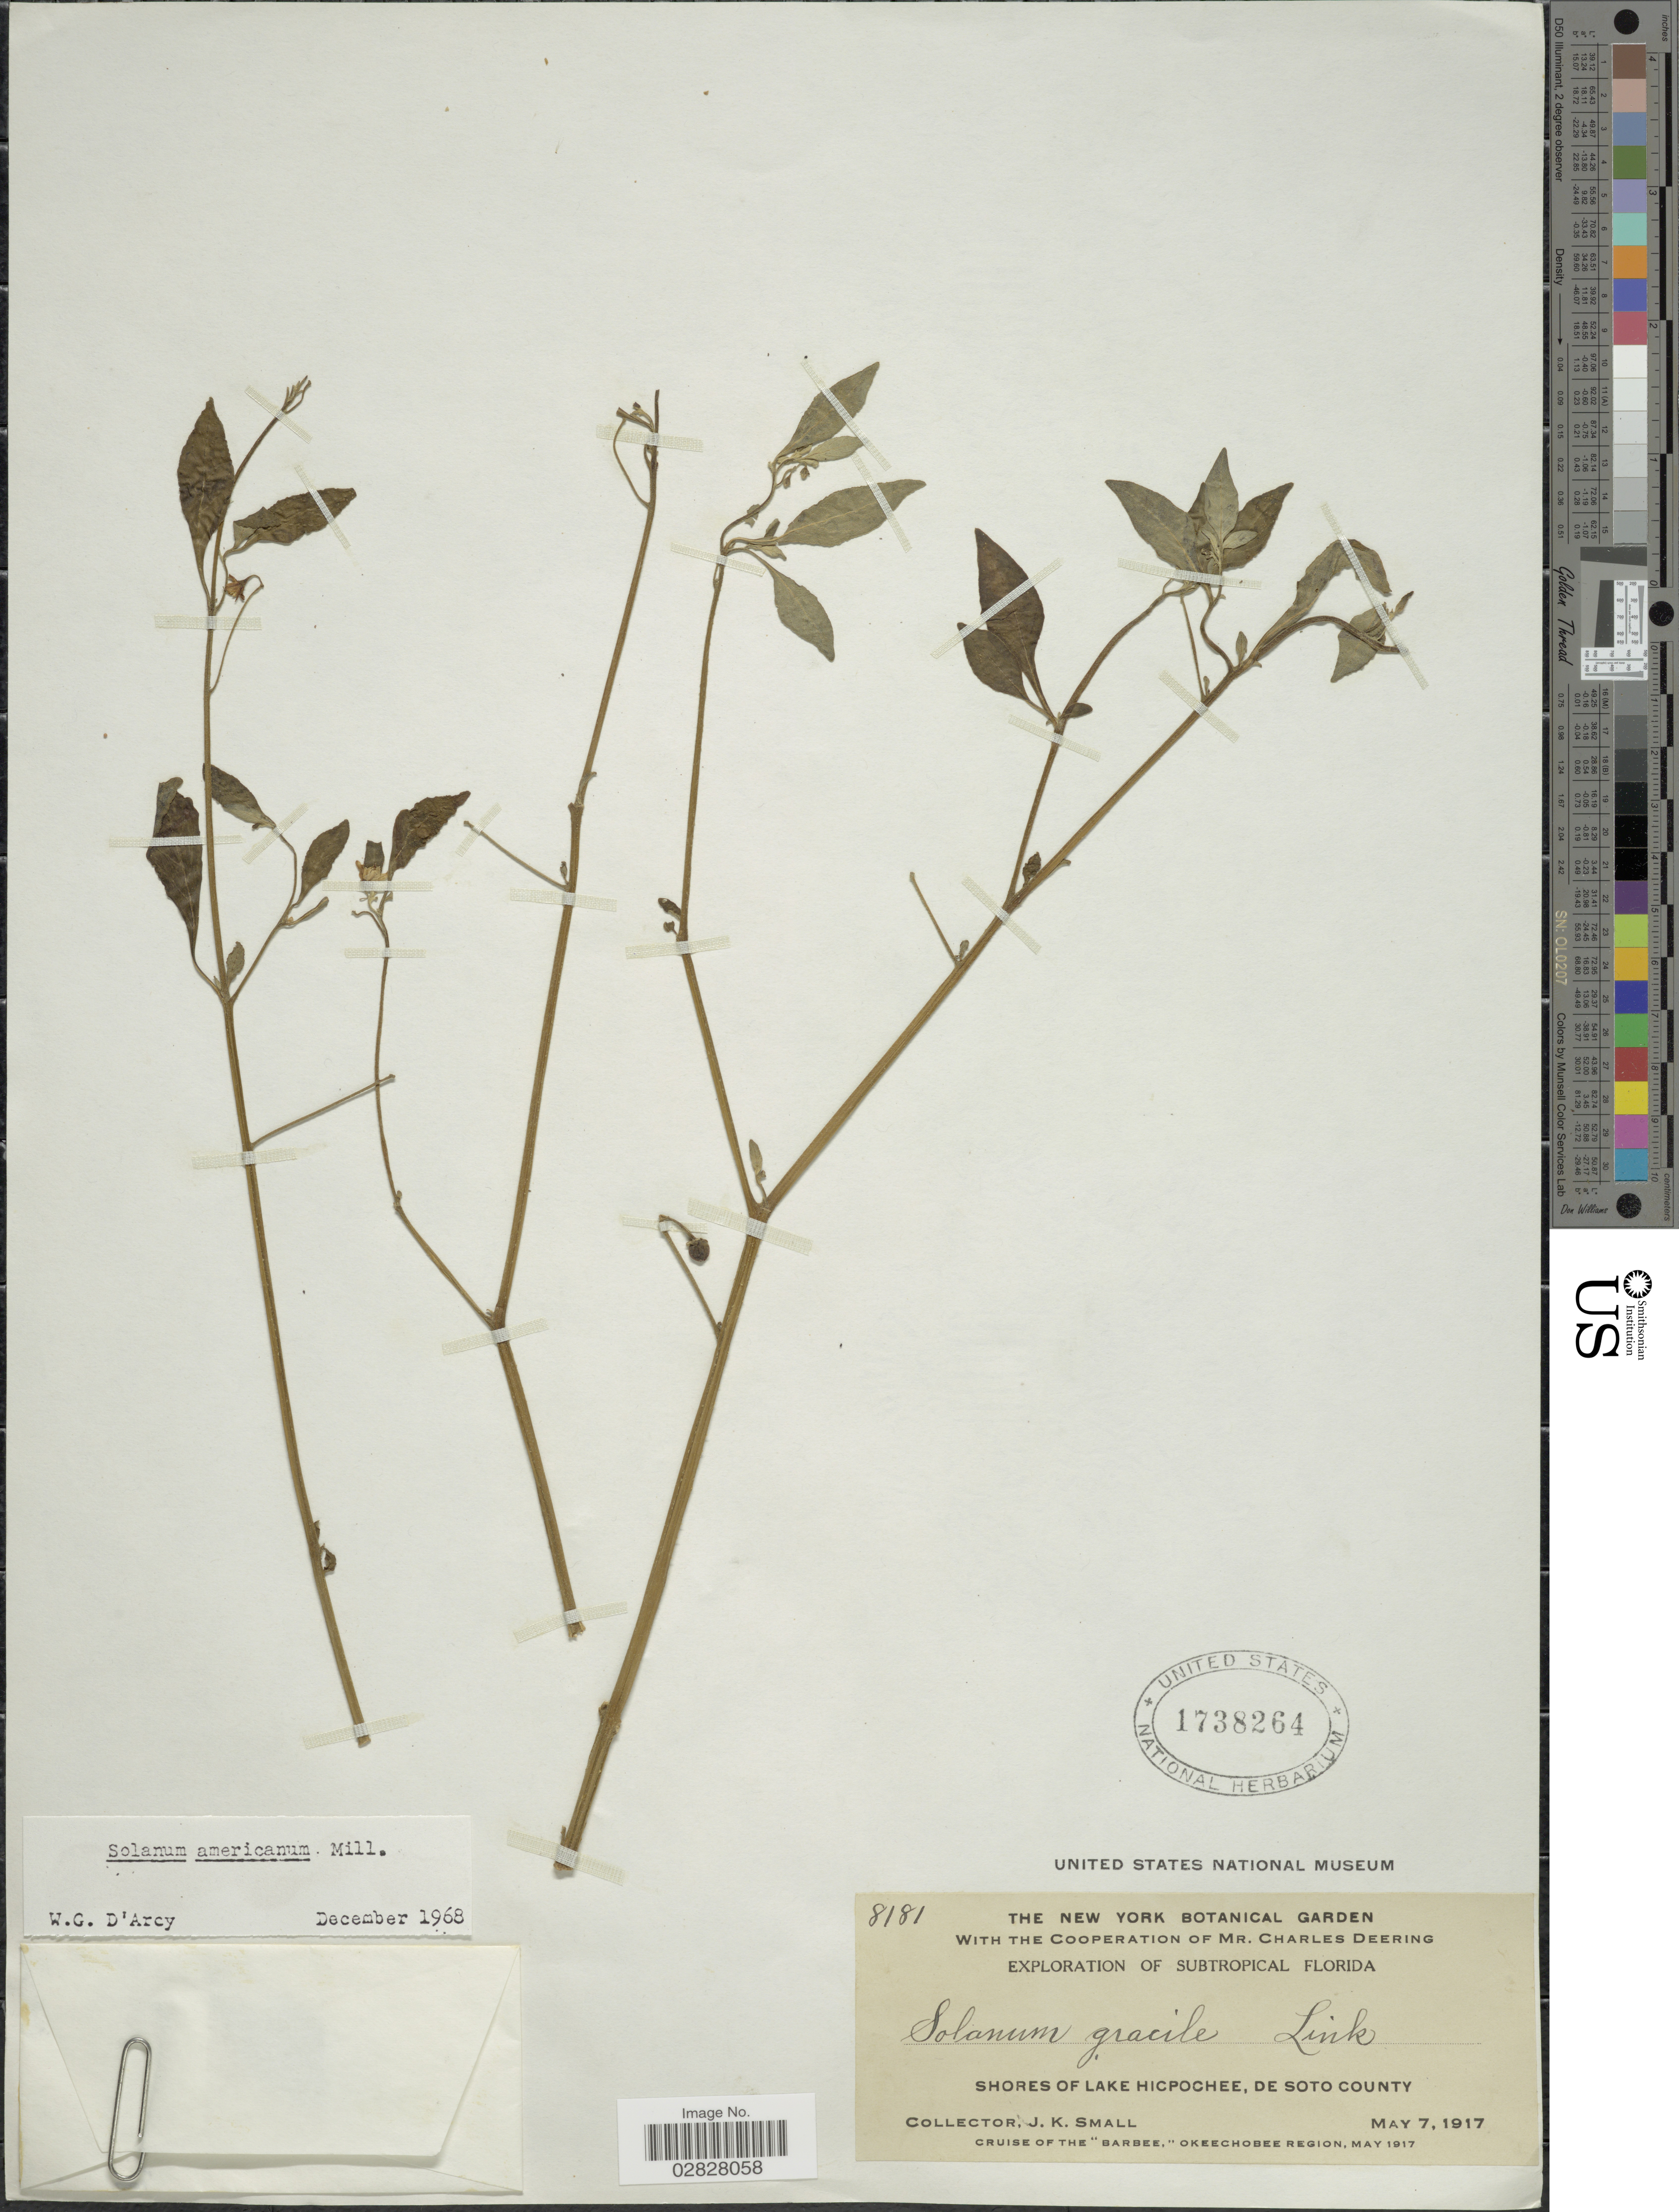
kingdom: Plantae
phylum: Tracheophyta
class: Magnoliopsida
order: Solanales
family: Solanaceae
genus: Solanum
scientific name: Solanum americanum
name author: Mill.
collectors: J. K. Small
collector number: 8181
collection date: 1917-05-07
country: United States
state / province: Florida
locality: Subtropical Florida. Shores of Lake Hicpochee, De Soto County.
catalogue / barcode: US 1738264